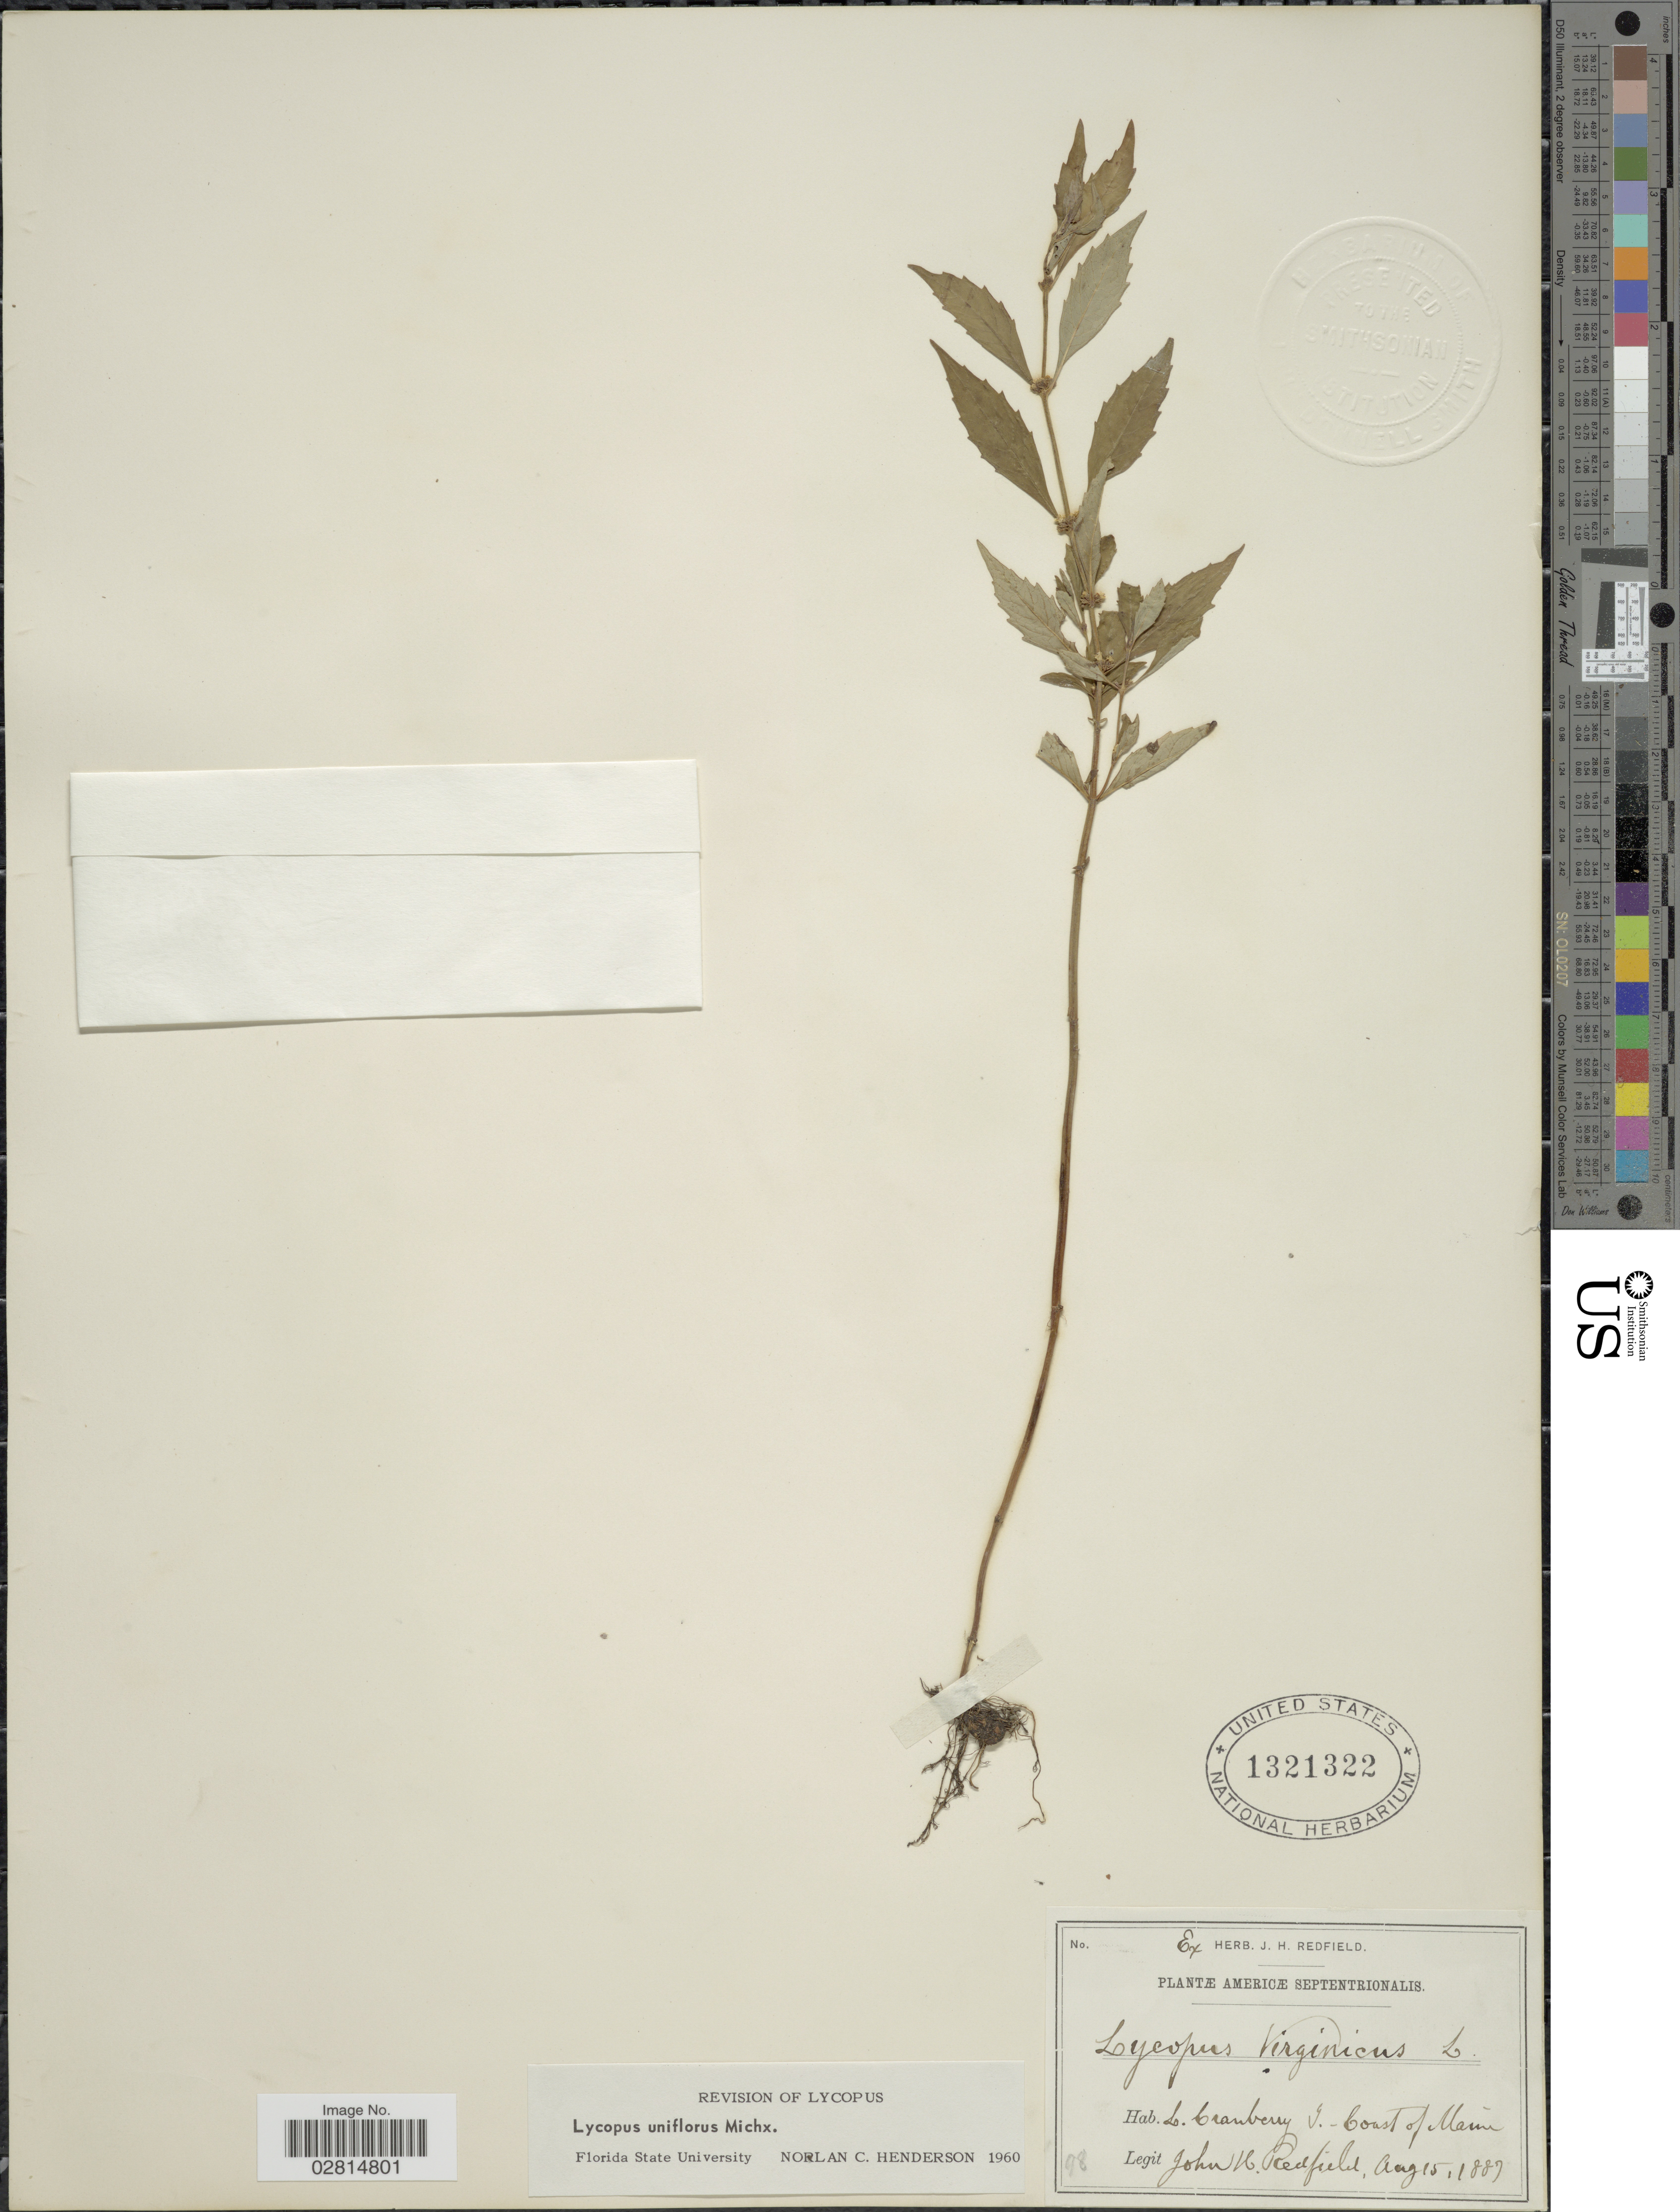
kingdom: Plantae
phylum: Tracheophyta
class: Magnoliopsida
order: Lamiales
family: Lamiaceae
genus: Lycopus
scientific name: Lycopus uniflorus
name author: Michx.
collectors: J. Redfield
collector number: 98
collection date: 1887-08-15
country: United States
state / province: Maine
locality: L. Cranberry I. Coast of Maine. Americæ septentrionalis.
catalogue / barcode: US 1321322